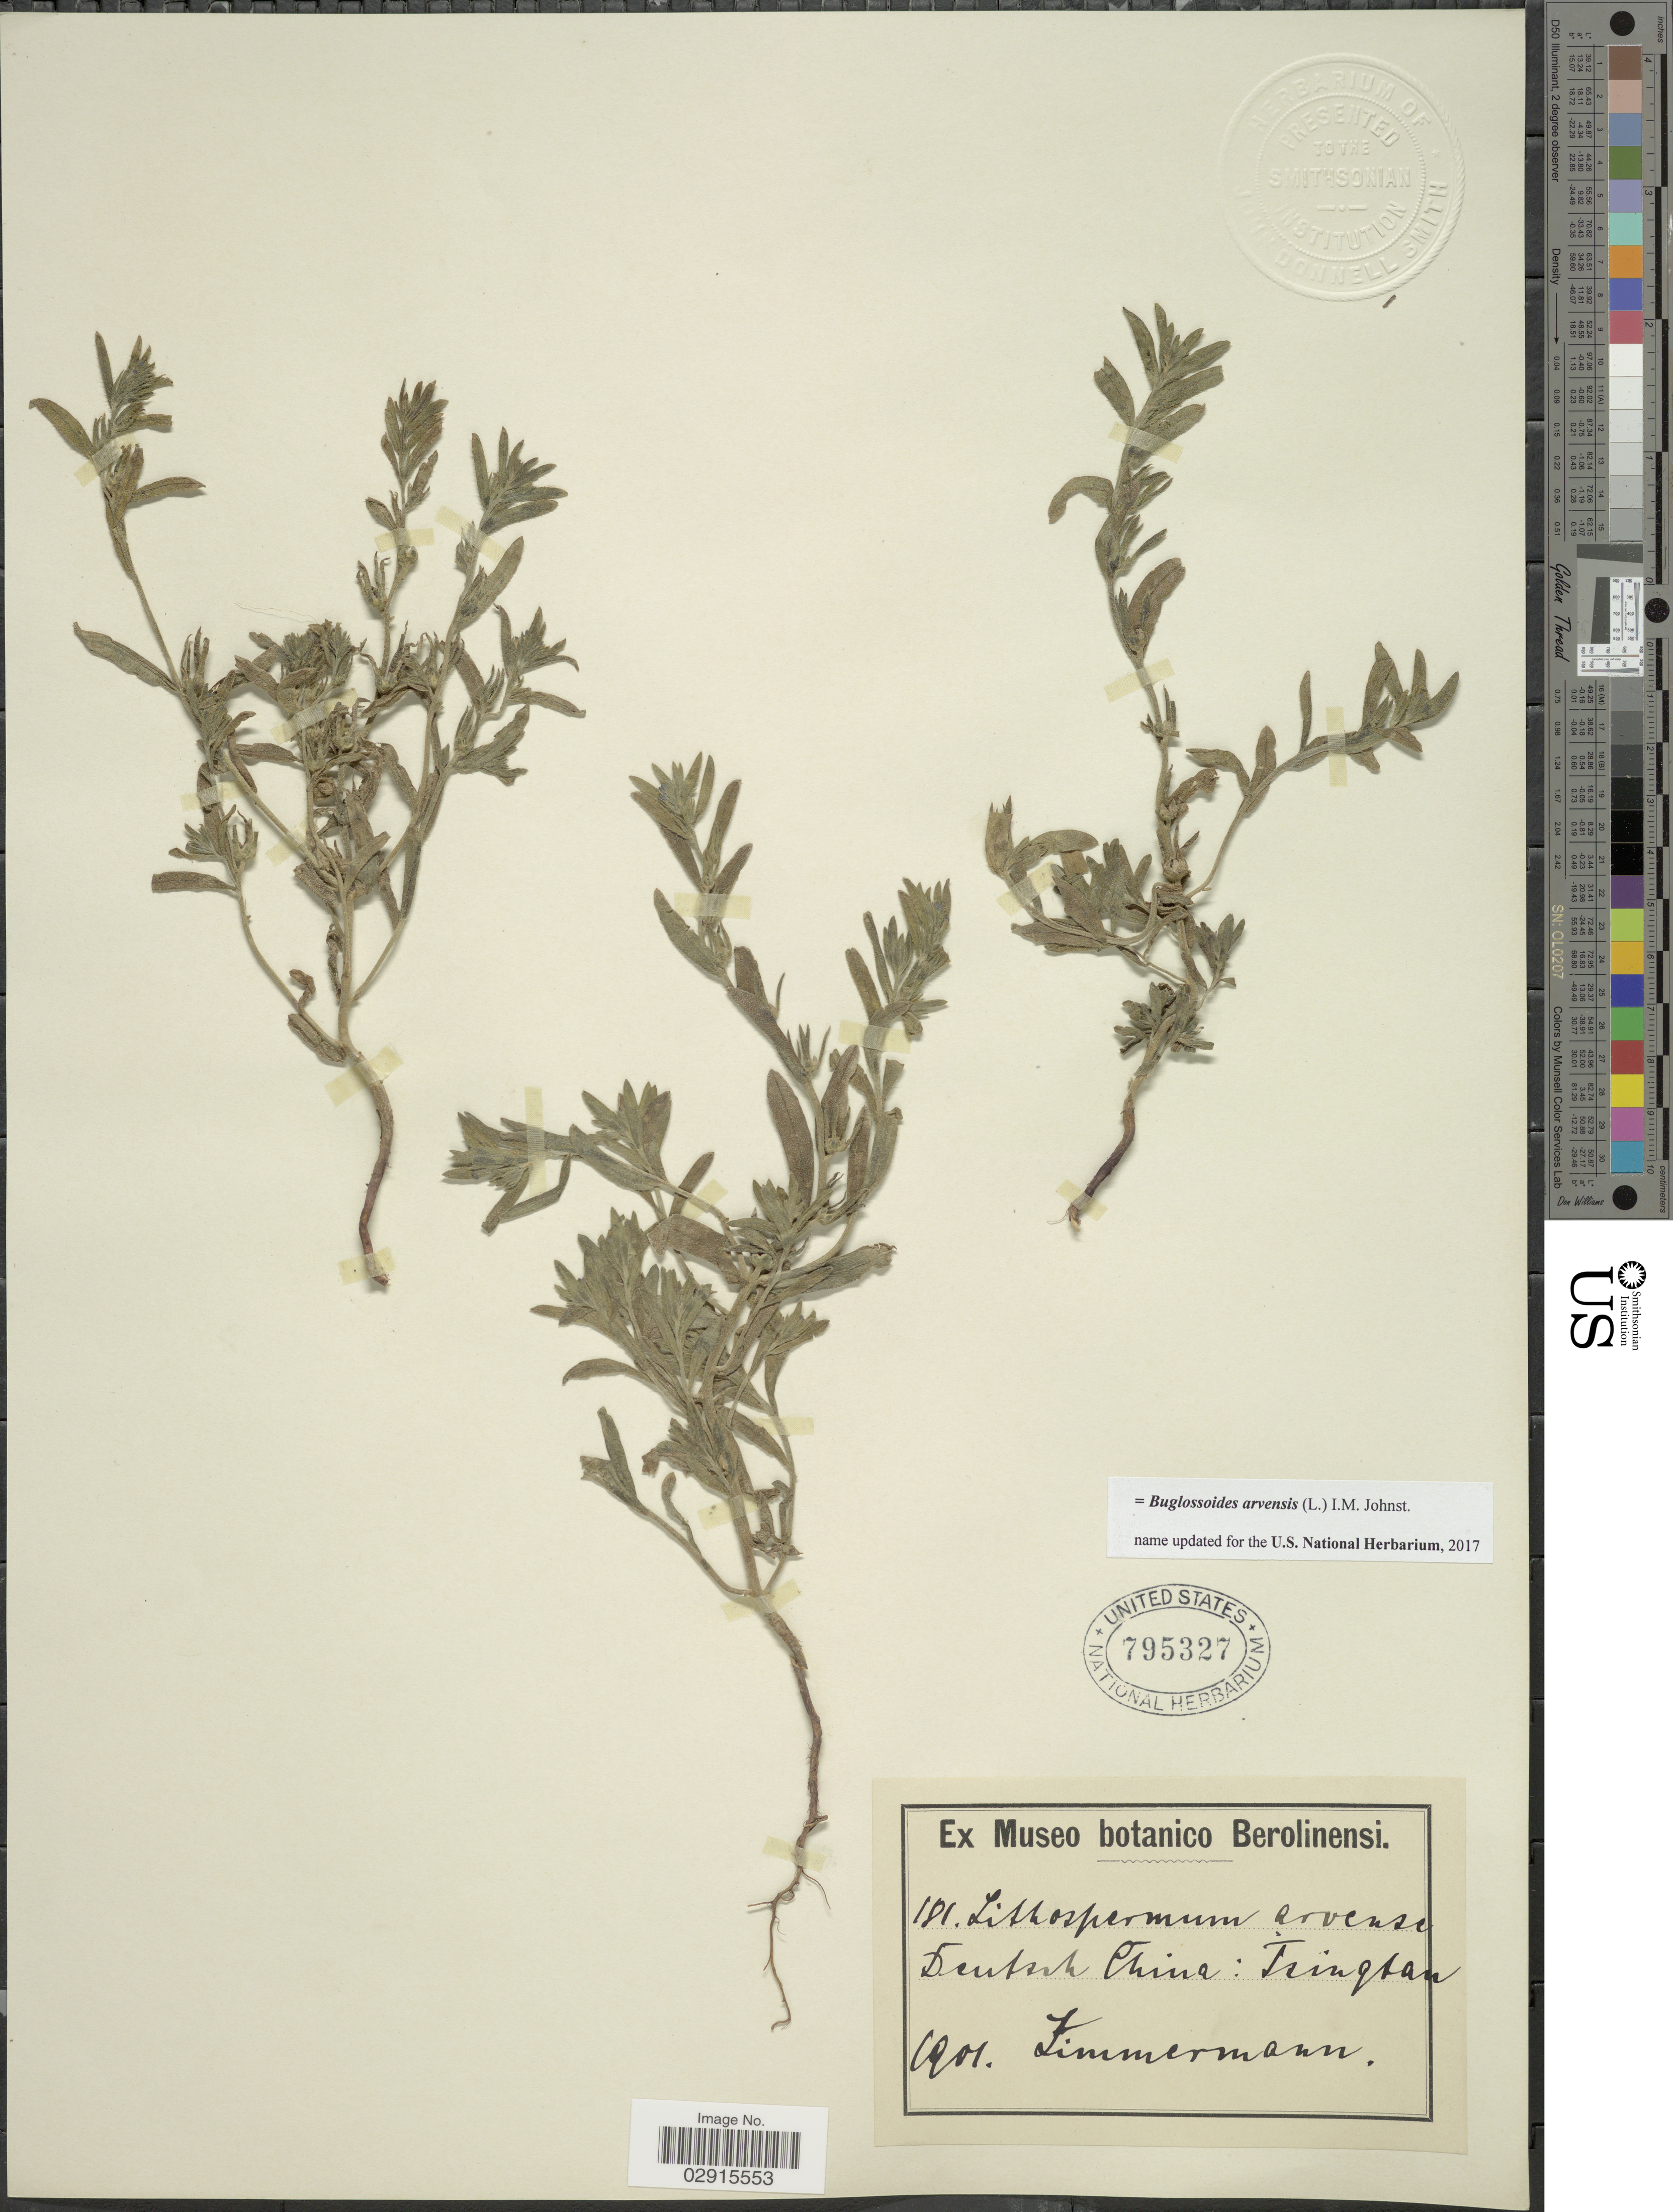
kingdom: Plantae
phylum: Tracheophyta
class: Magnoliopsida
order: Boraginales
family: Boraginaceae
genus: Buglossoides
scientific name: Buglossoides arvensis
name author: (L.) I.M. Johnst.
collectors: -. Zimmermann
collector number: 181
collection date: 1901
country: China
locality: Deutsch China: Tsingtan.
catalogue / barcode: US 795327